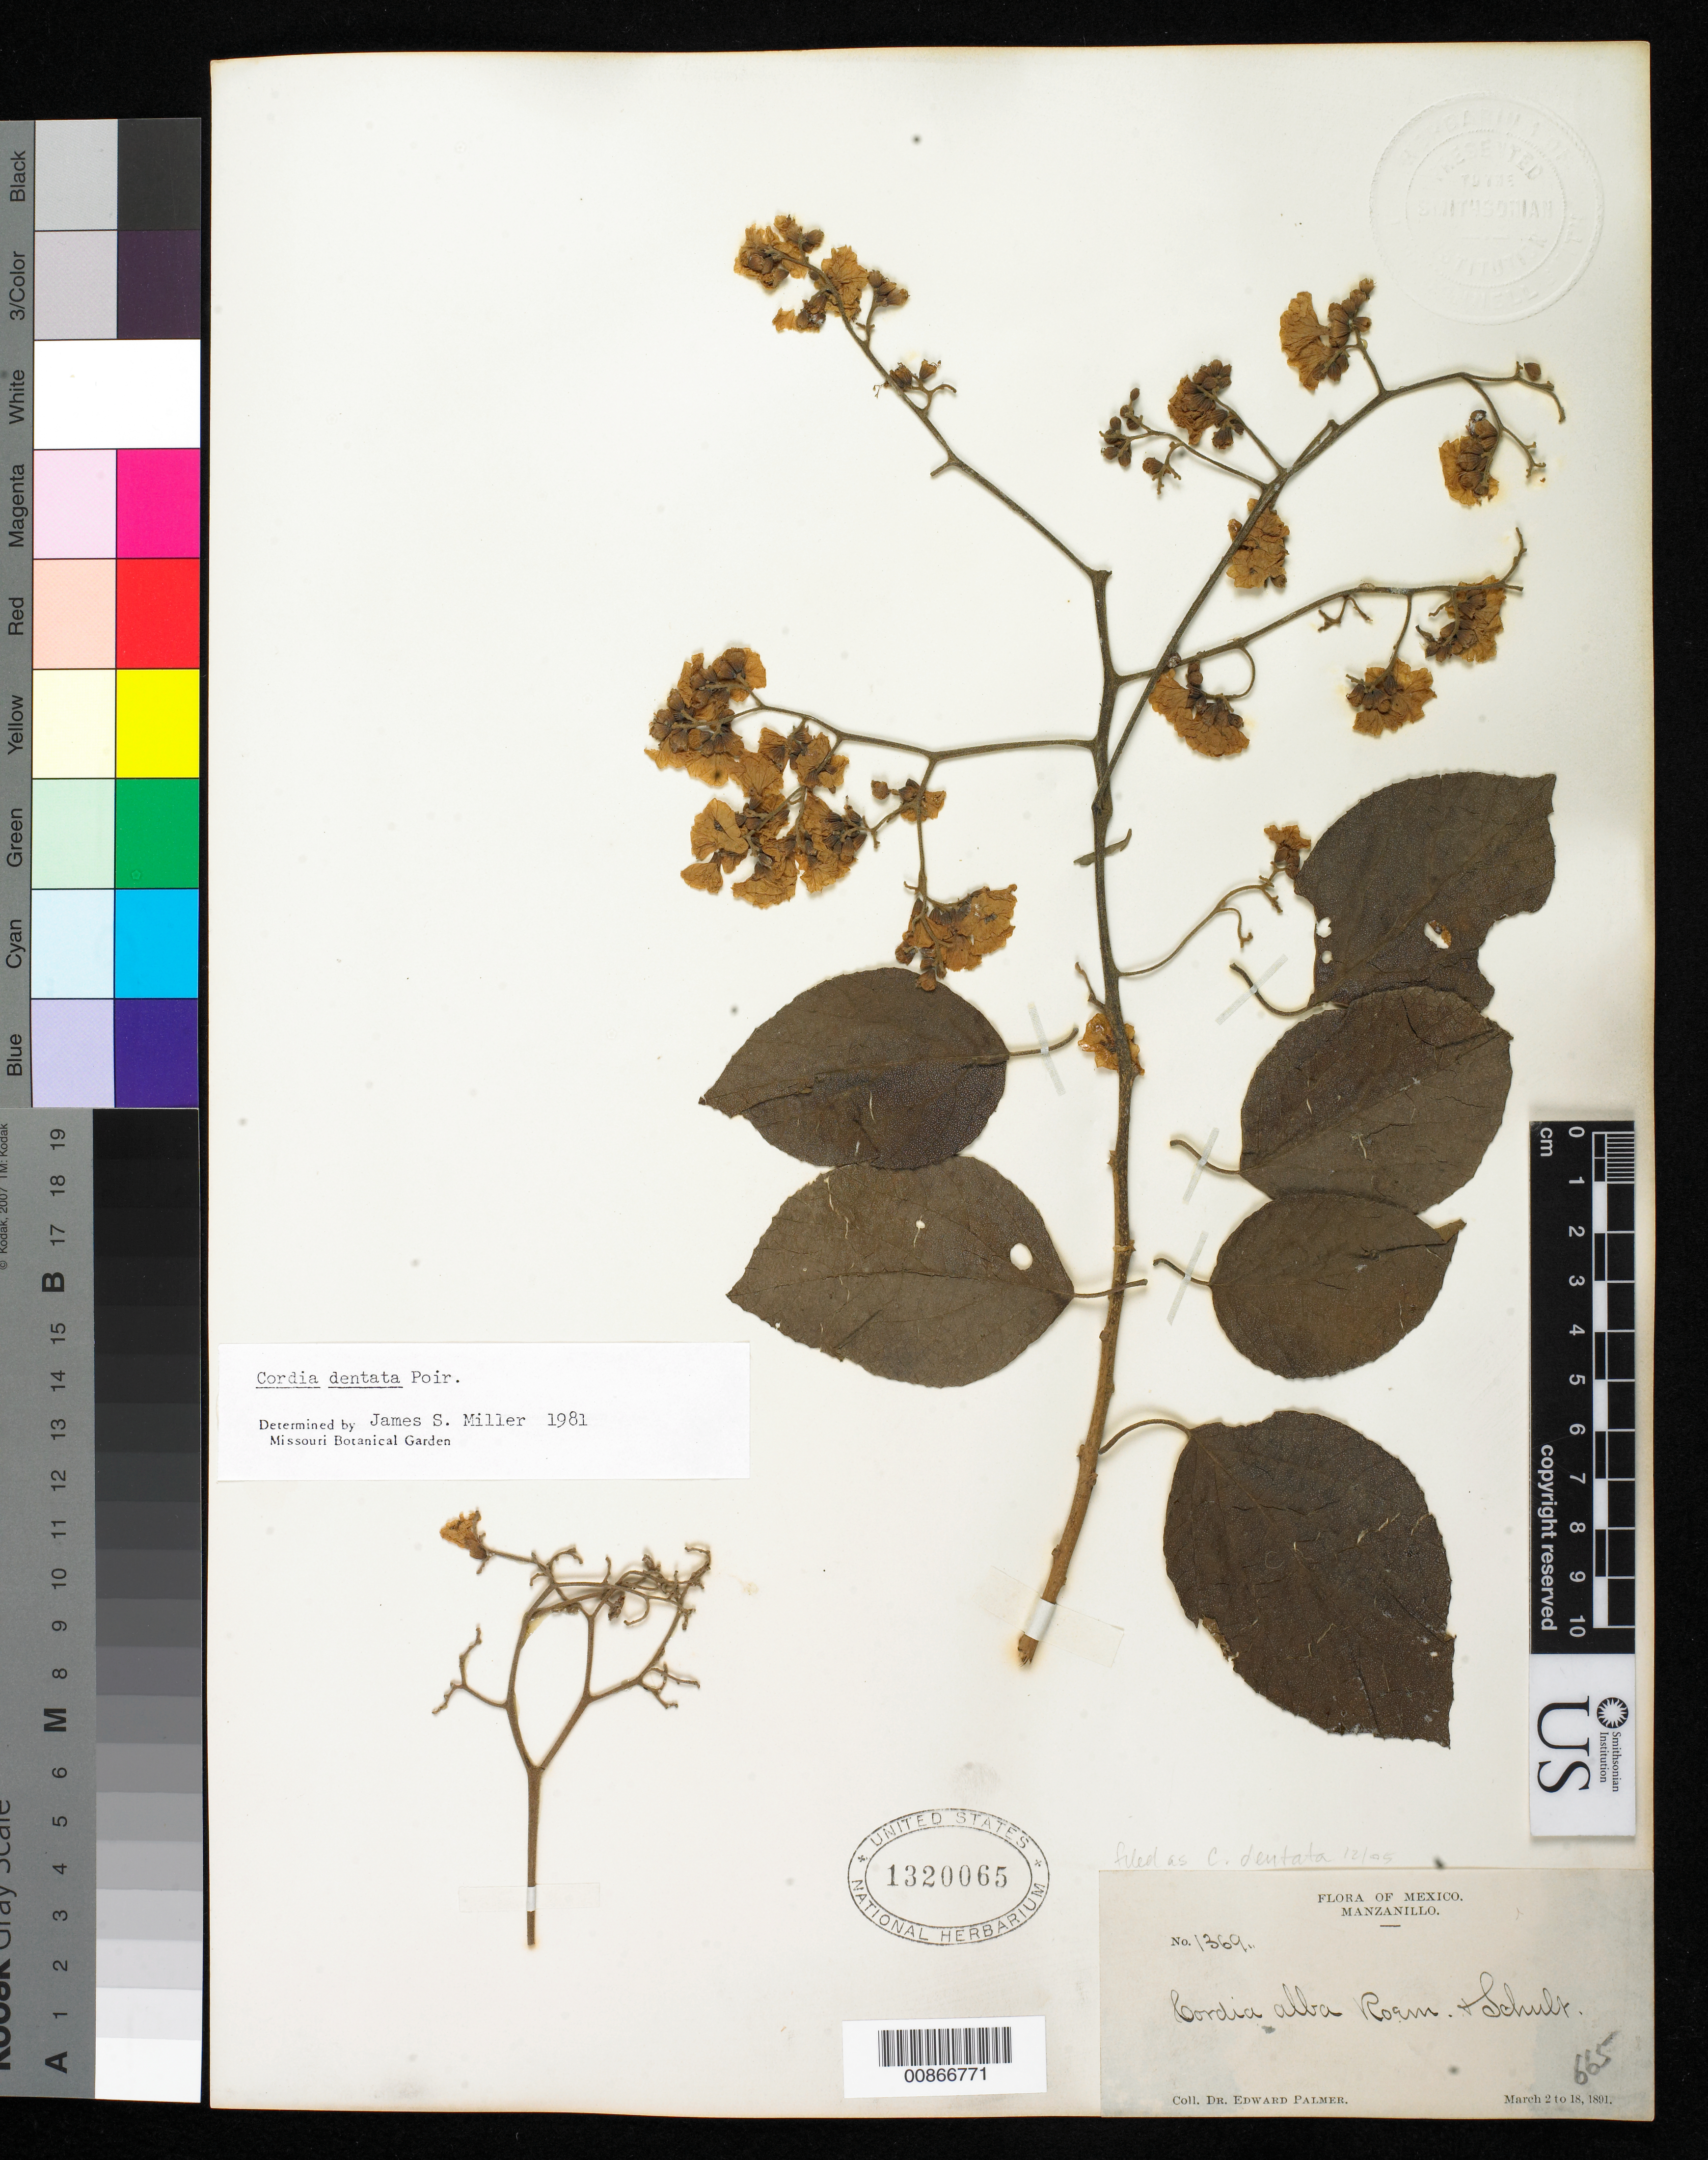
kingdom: Plantae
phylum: Tracheophyta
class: Magnoliopsida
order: Boraginales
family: Cordiaceae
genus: Cordia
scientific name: Cordia dentata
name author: Poir.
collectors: E. Palmer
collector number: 1369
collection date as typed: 02 Mar 1891 to 18 Mar 1891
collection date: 1891-03-02/1891-03-18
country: Mexico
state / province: Colima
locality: Manzanillo, Colima.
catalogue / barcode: US 1320065